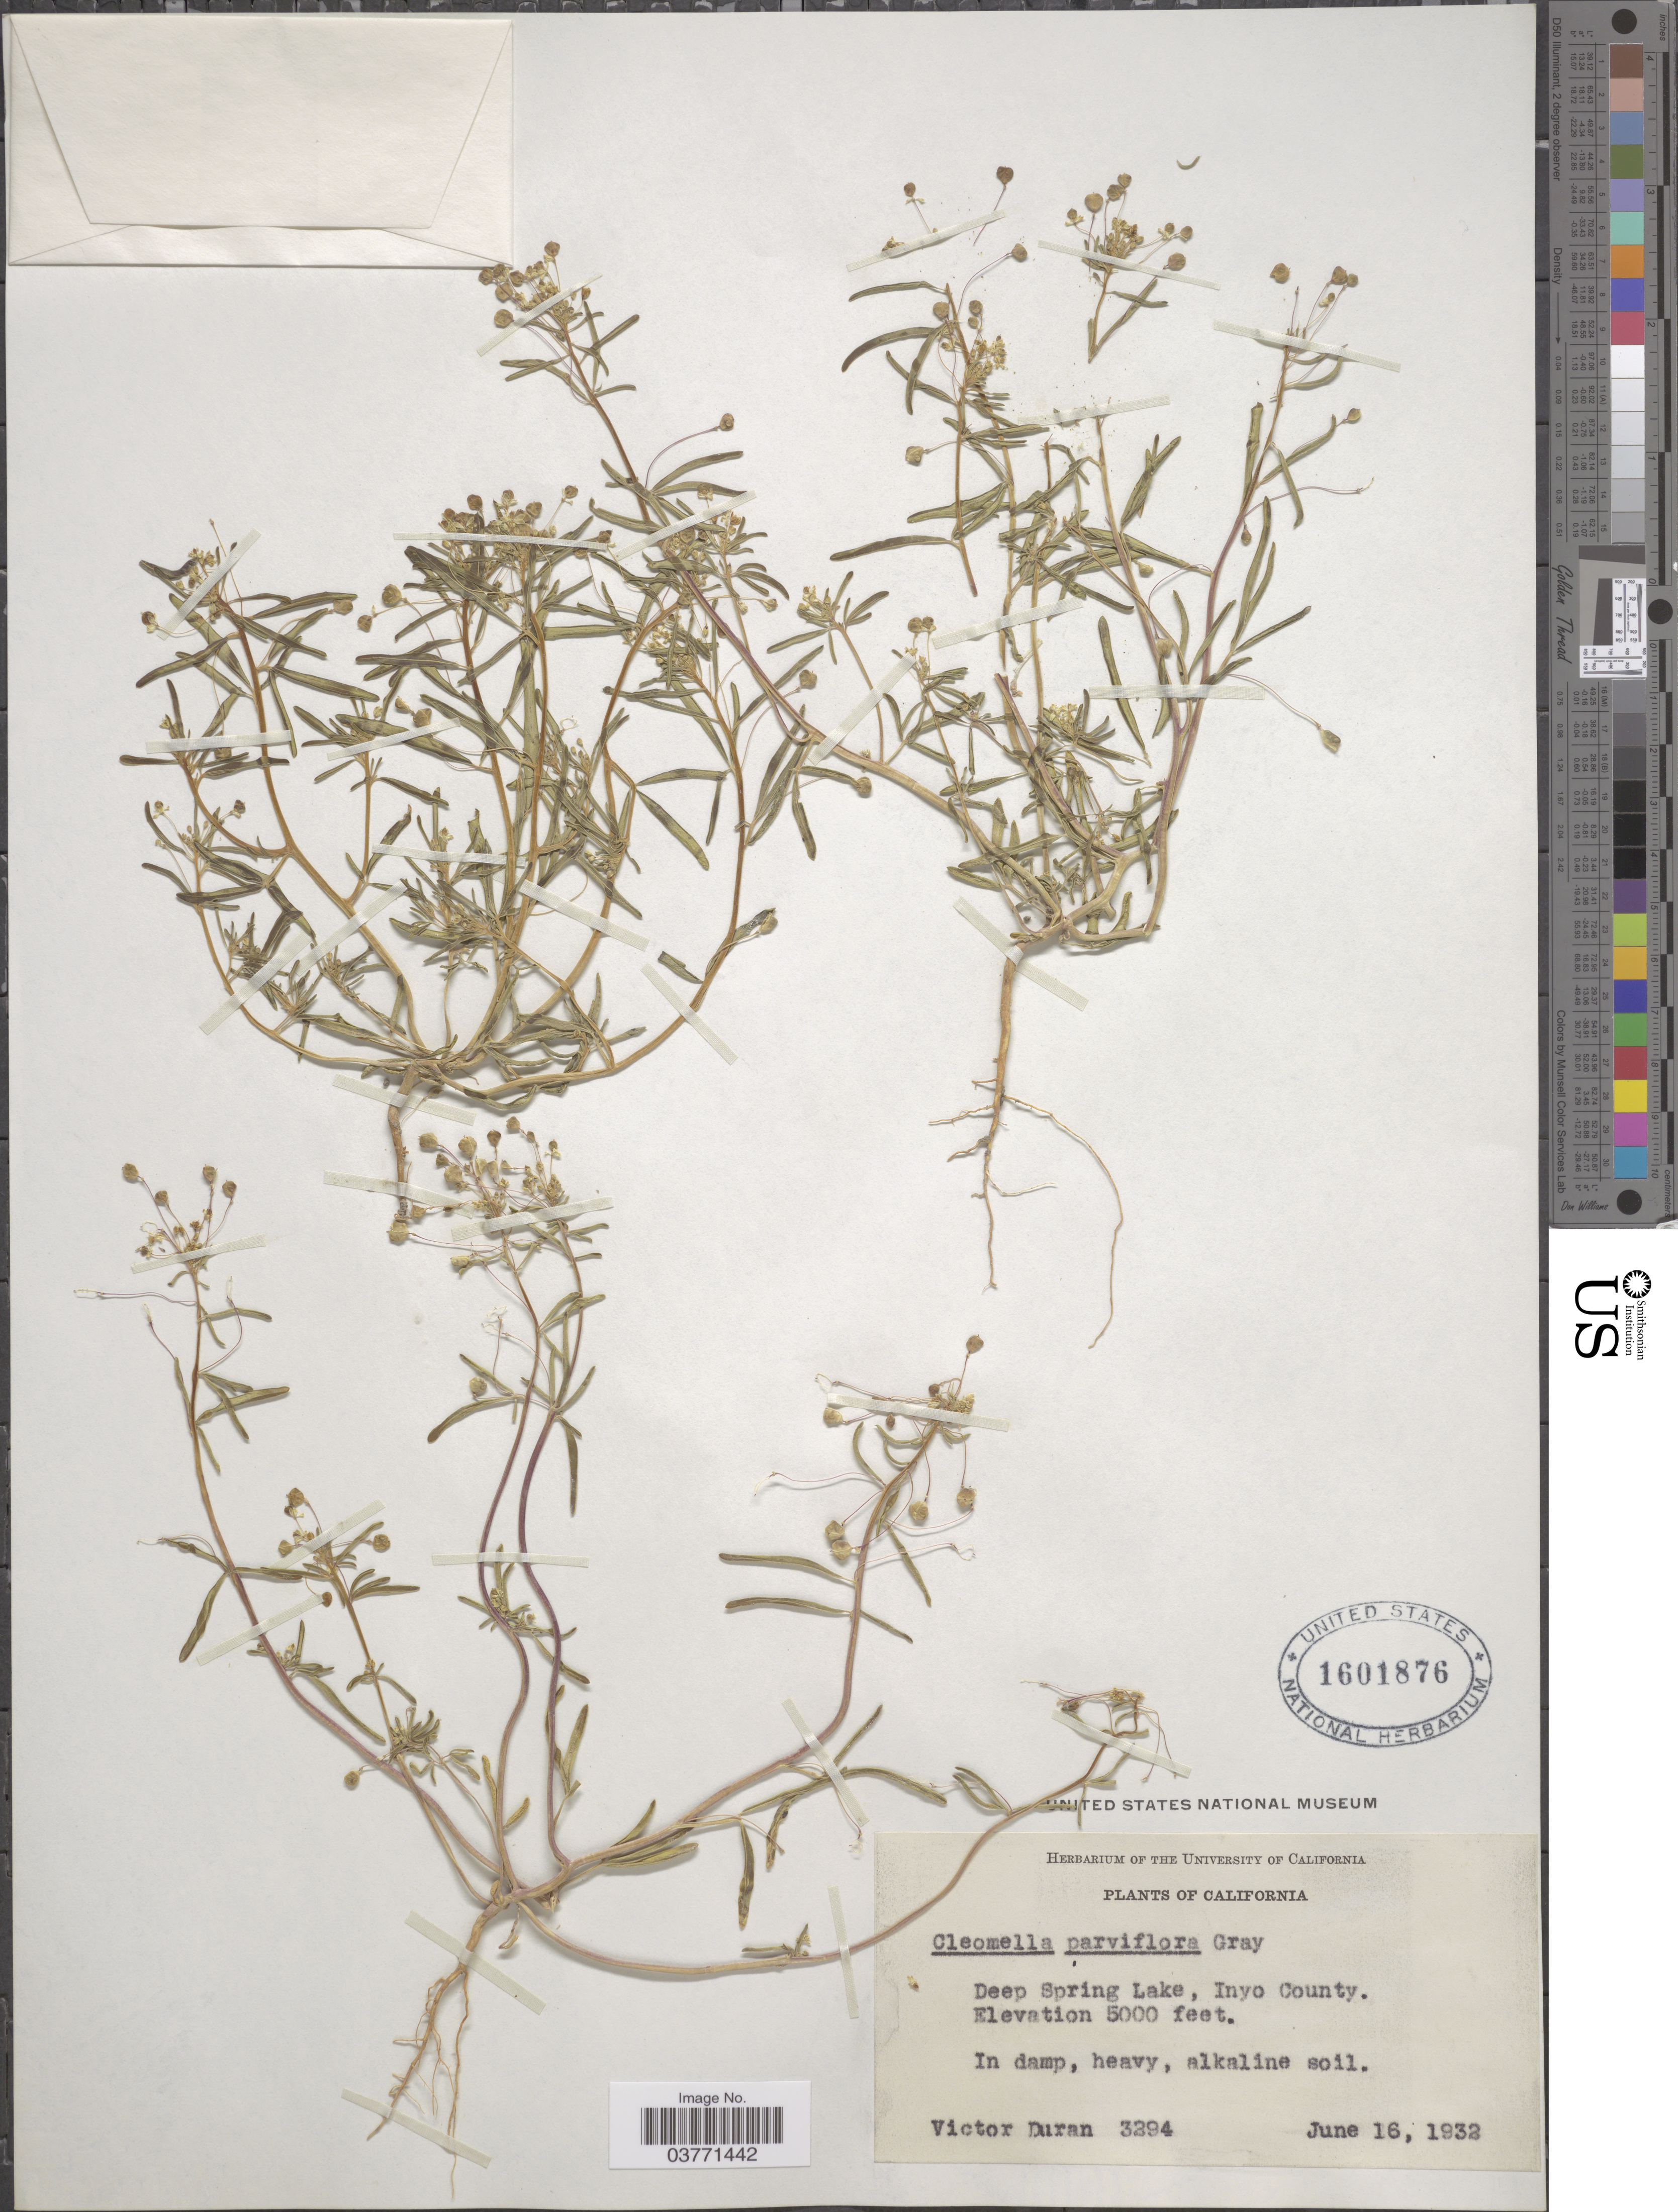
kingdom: Plantae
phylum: Tracheophyta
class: Magnoliopsida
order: Brassicales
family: Cleomaceae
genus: Cleomella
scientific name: Cleomella parviflora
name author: A. Gray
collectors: V. Duran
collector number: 3294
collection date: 1932-06-16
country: United States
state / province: California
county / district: Inyo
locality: Deep Spring Lake, Inyo County.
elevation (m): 1524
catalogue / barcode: US 1601876